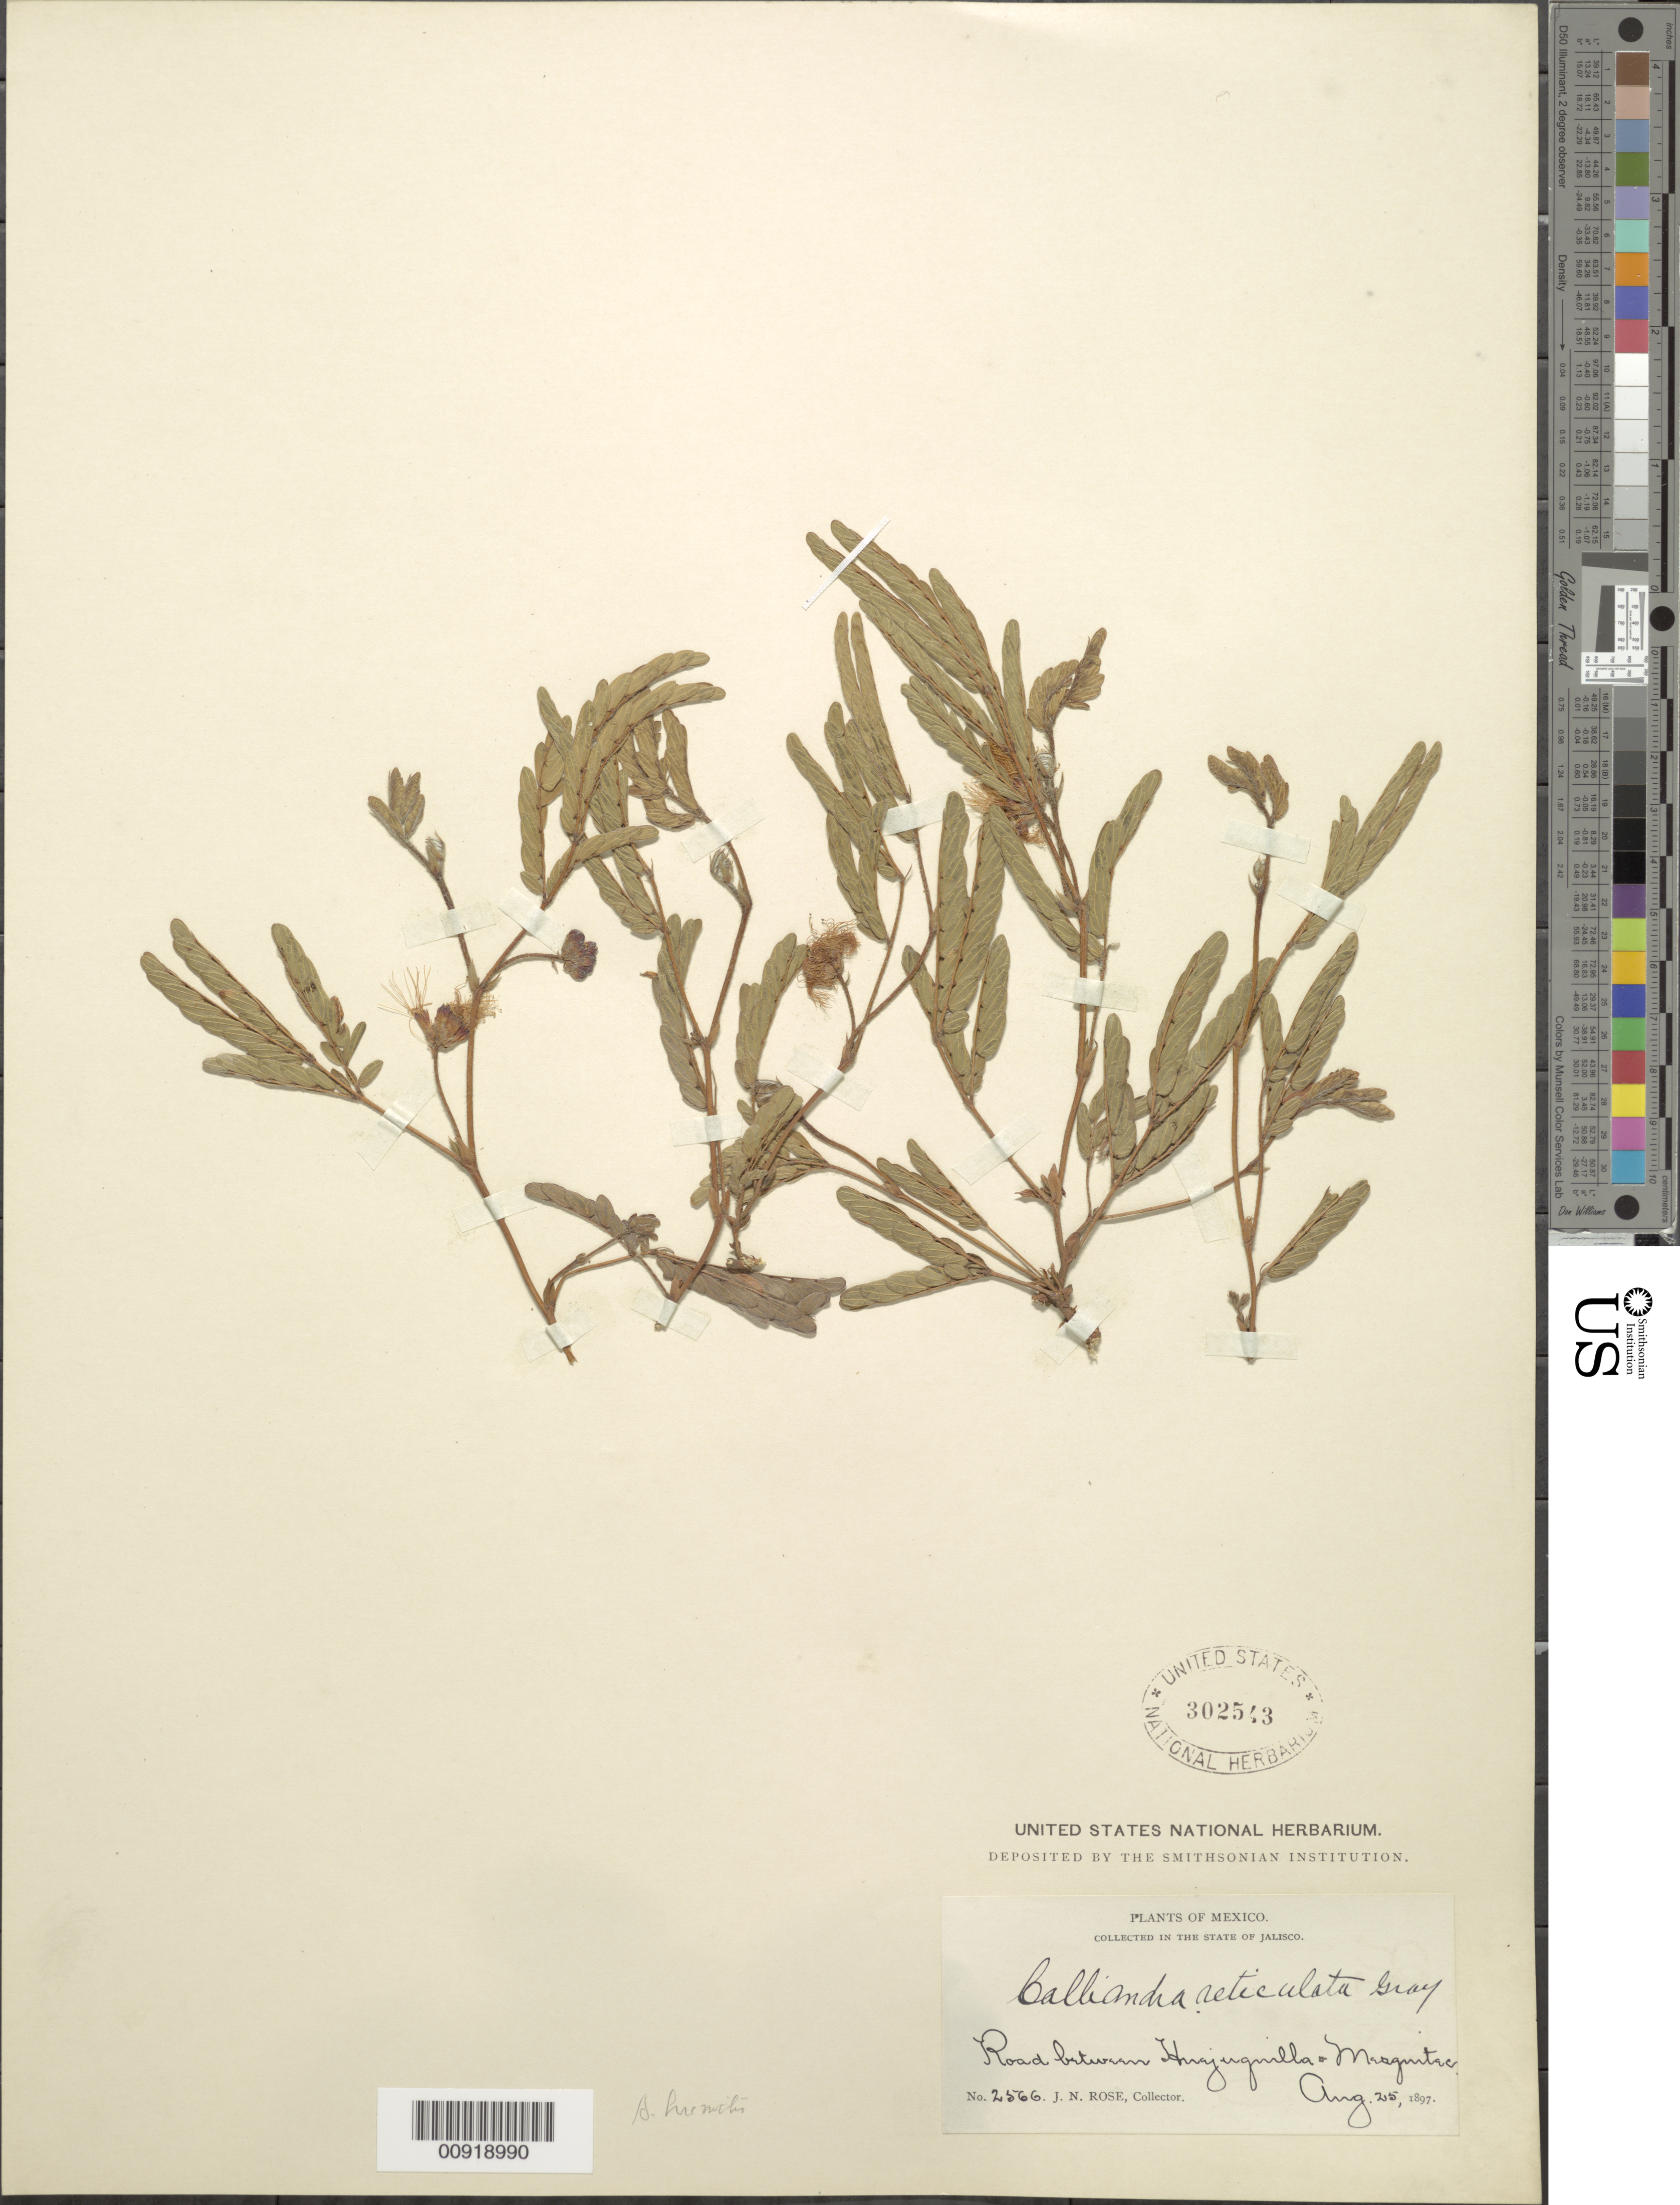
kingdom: Plantae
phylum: Tracheophyta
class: Magnoliopsida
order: Fabales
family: Fabaceae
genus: Calliandra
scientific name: Calliandra humilis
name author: Benth.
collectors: J. N. Rose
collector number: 2566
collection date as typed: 25 Aug 1897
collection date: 1897-08-25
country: Mexico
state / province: Jalisco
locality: Road between Huejuquilla & Mesquitac, State of Jalisco.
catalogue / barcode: US 302543